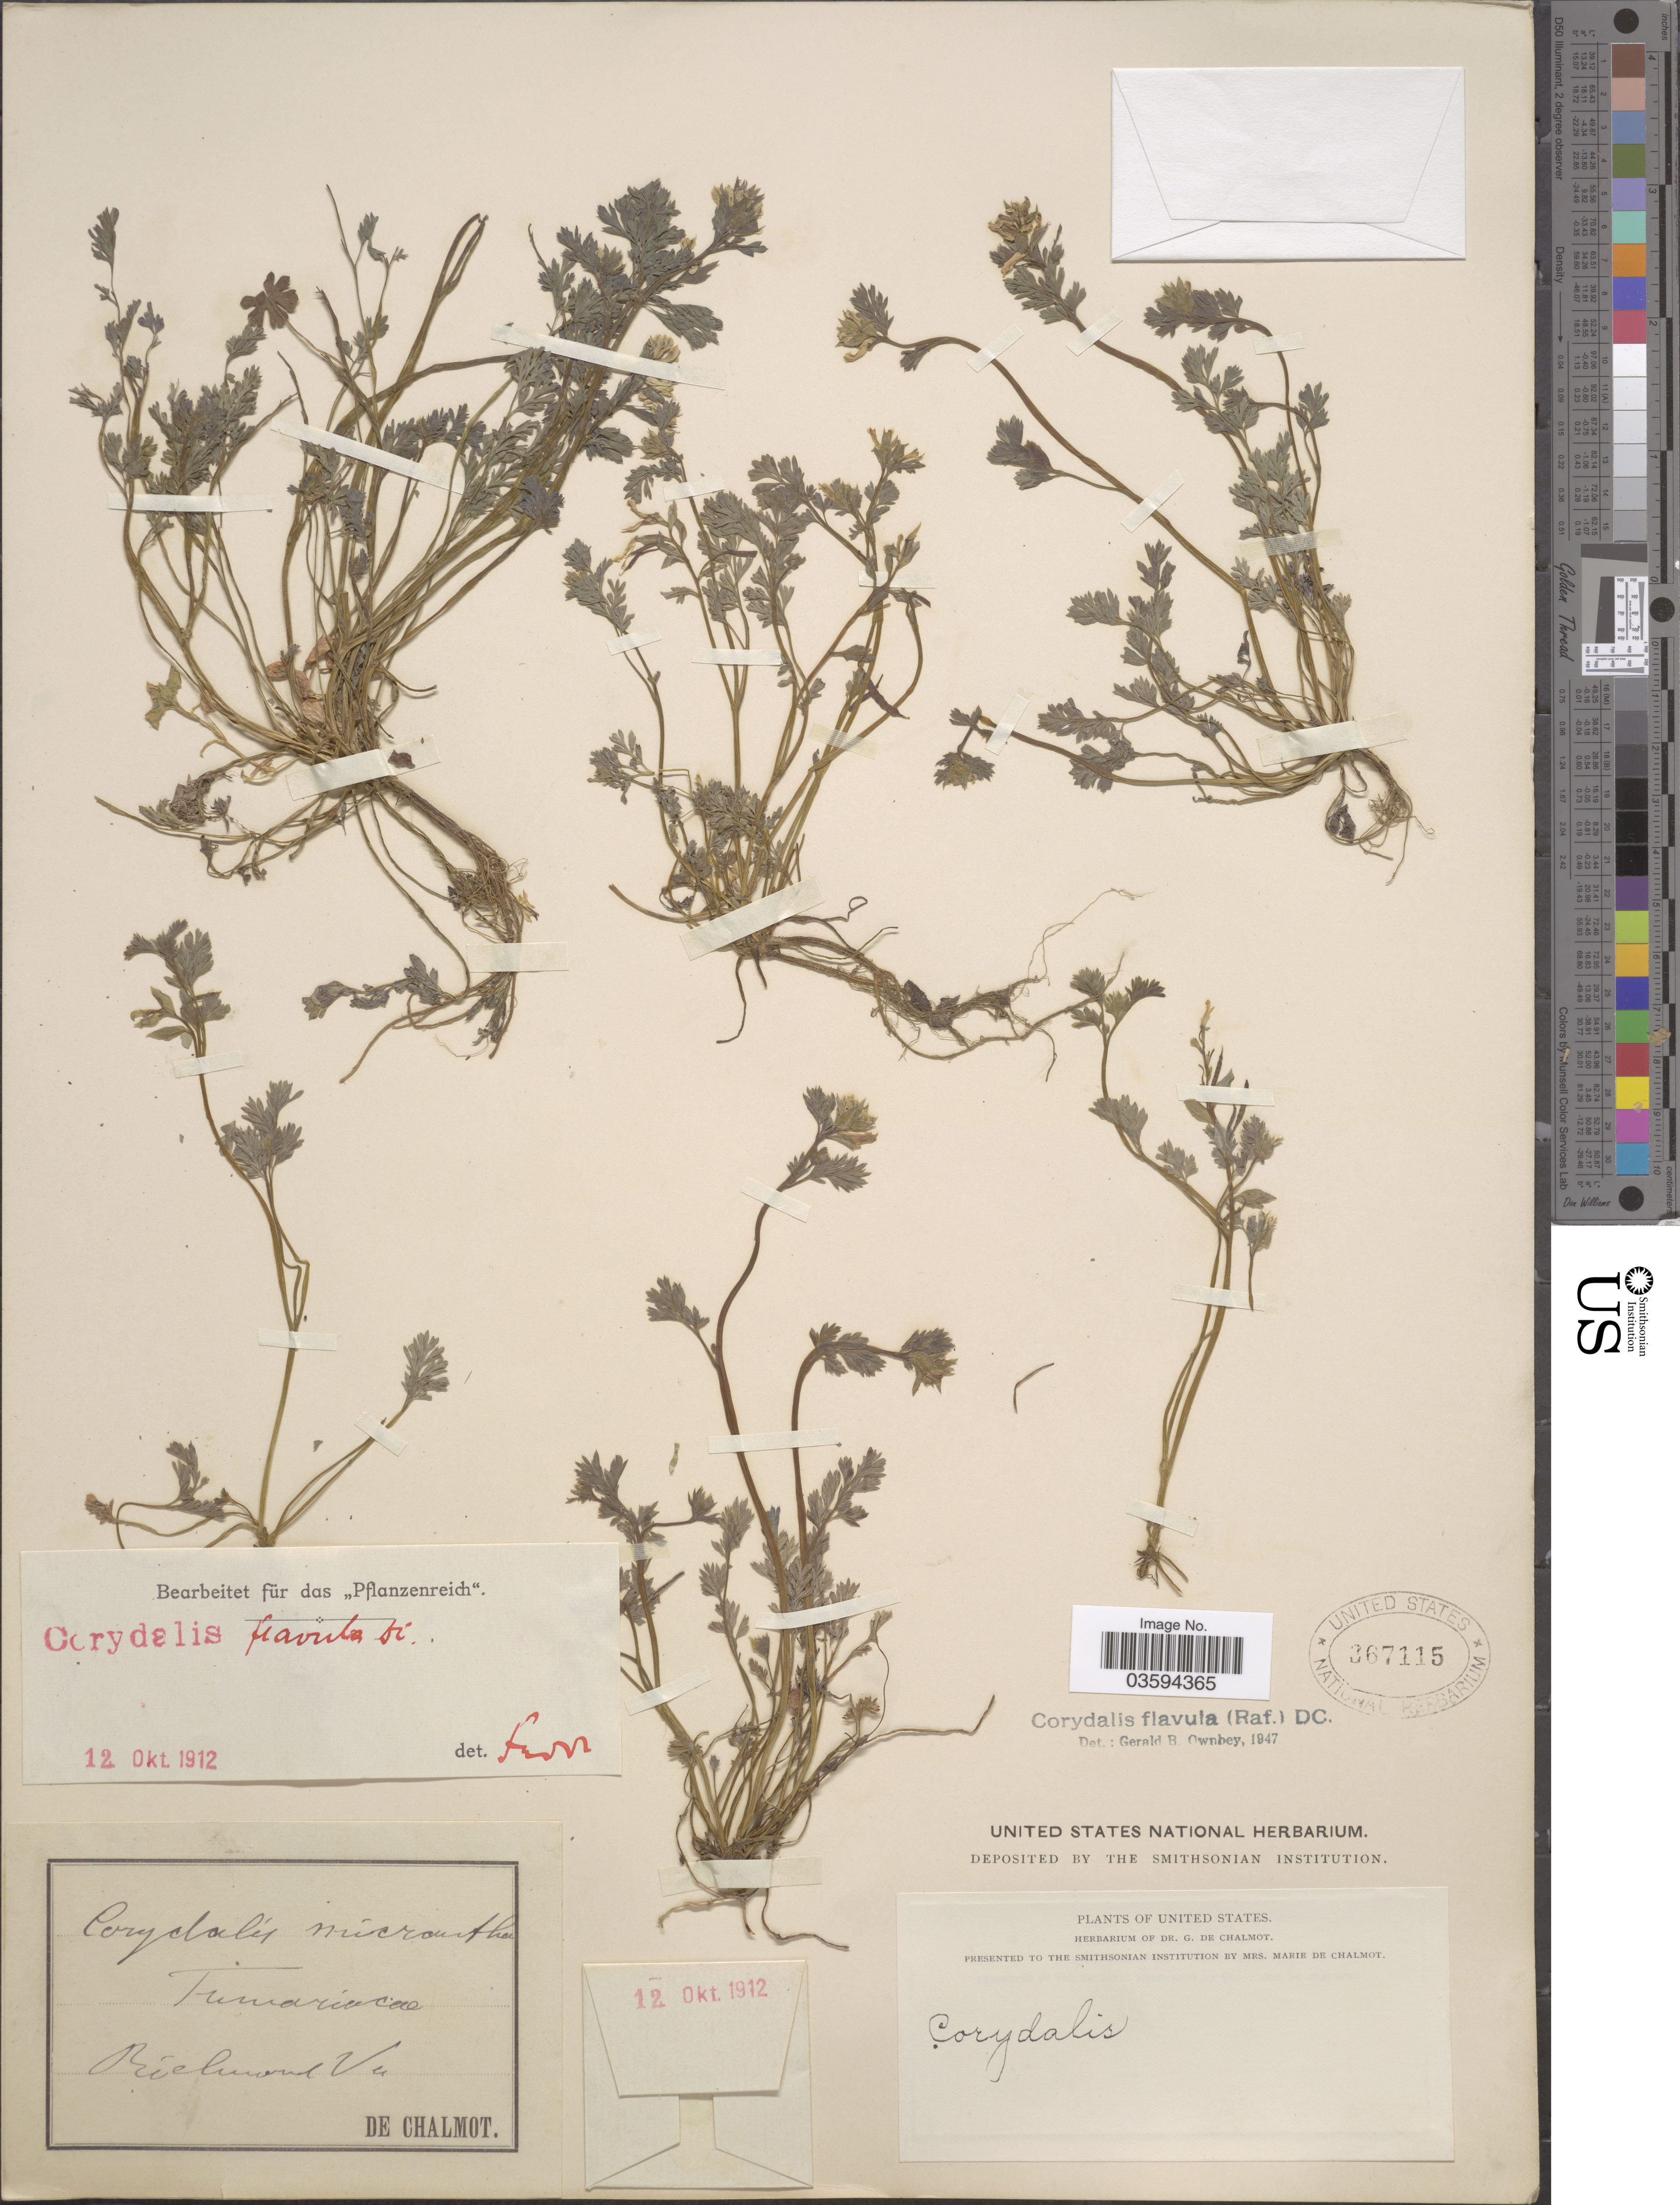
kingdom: Plantae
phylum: Tracheophyta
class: Magnoliopsida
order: Ranunculales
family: Papaveraceae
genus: Corydalis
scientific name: Corydalis flavula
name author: (Raf.) DC.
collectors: G. de Chalmot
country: United States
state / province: Virginia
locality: Richmond.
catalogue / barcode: US 367115